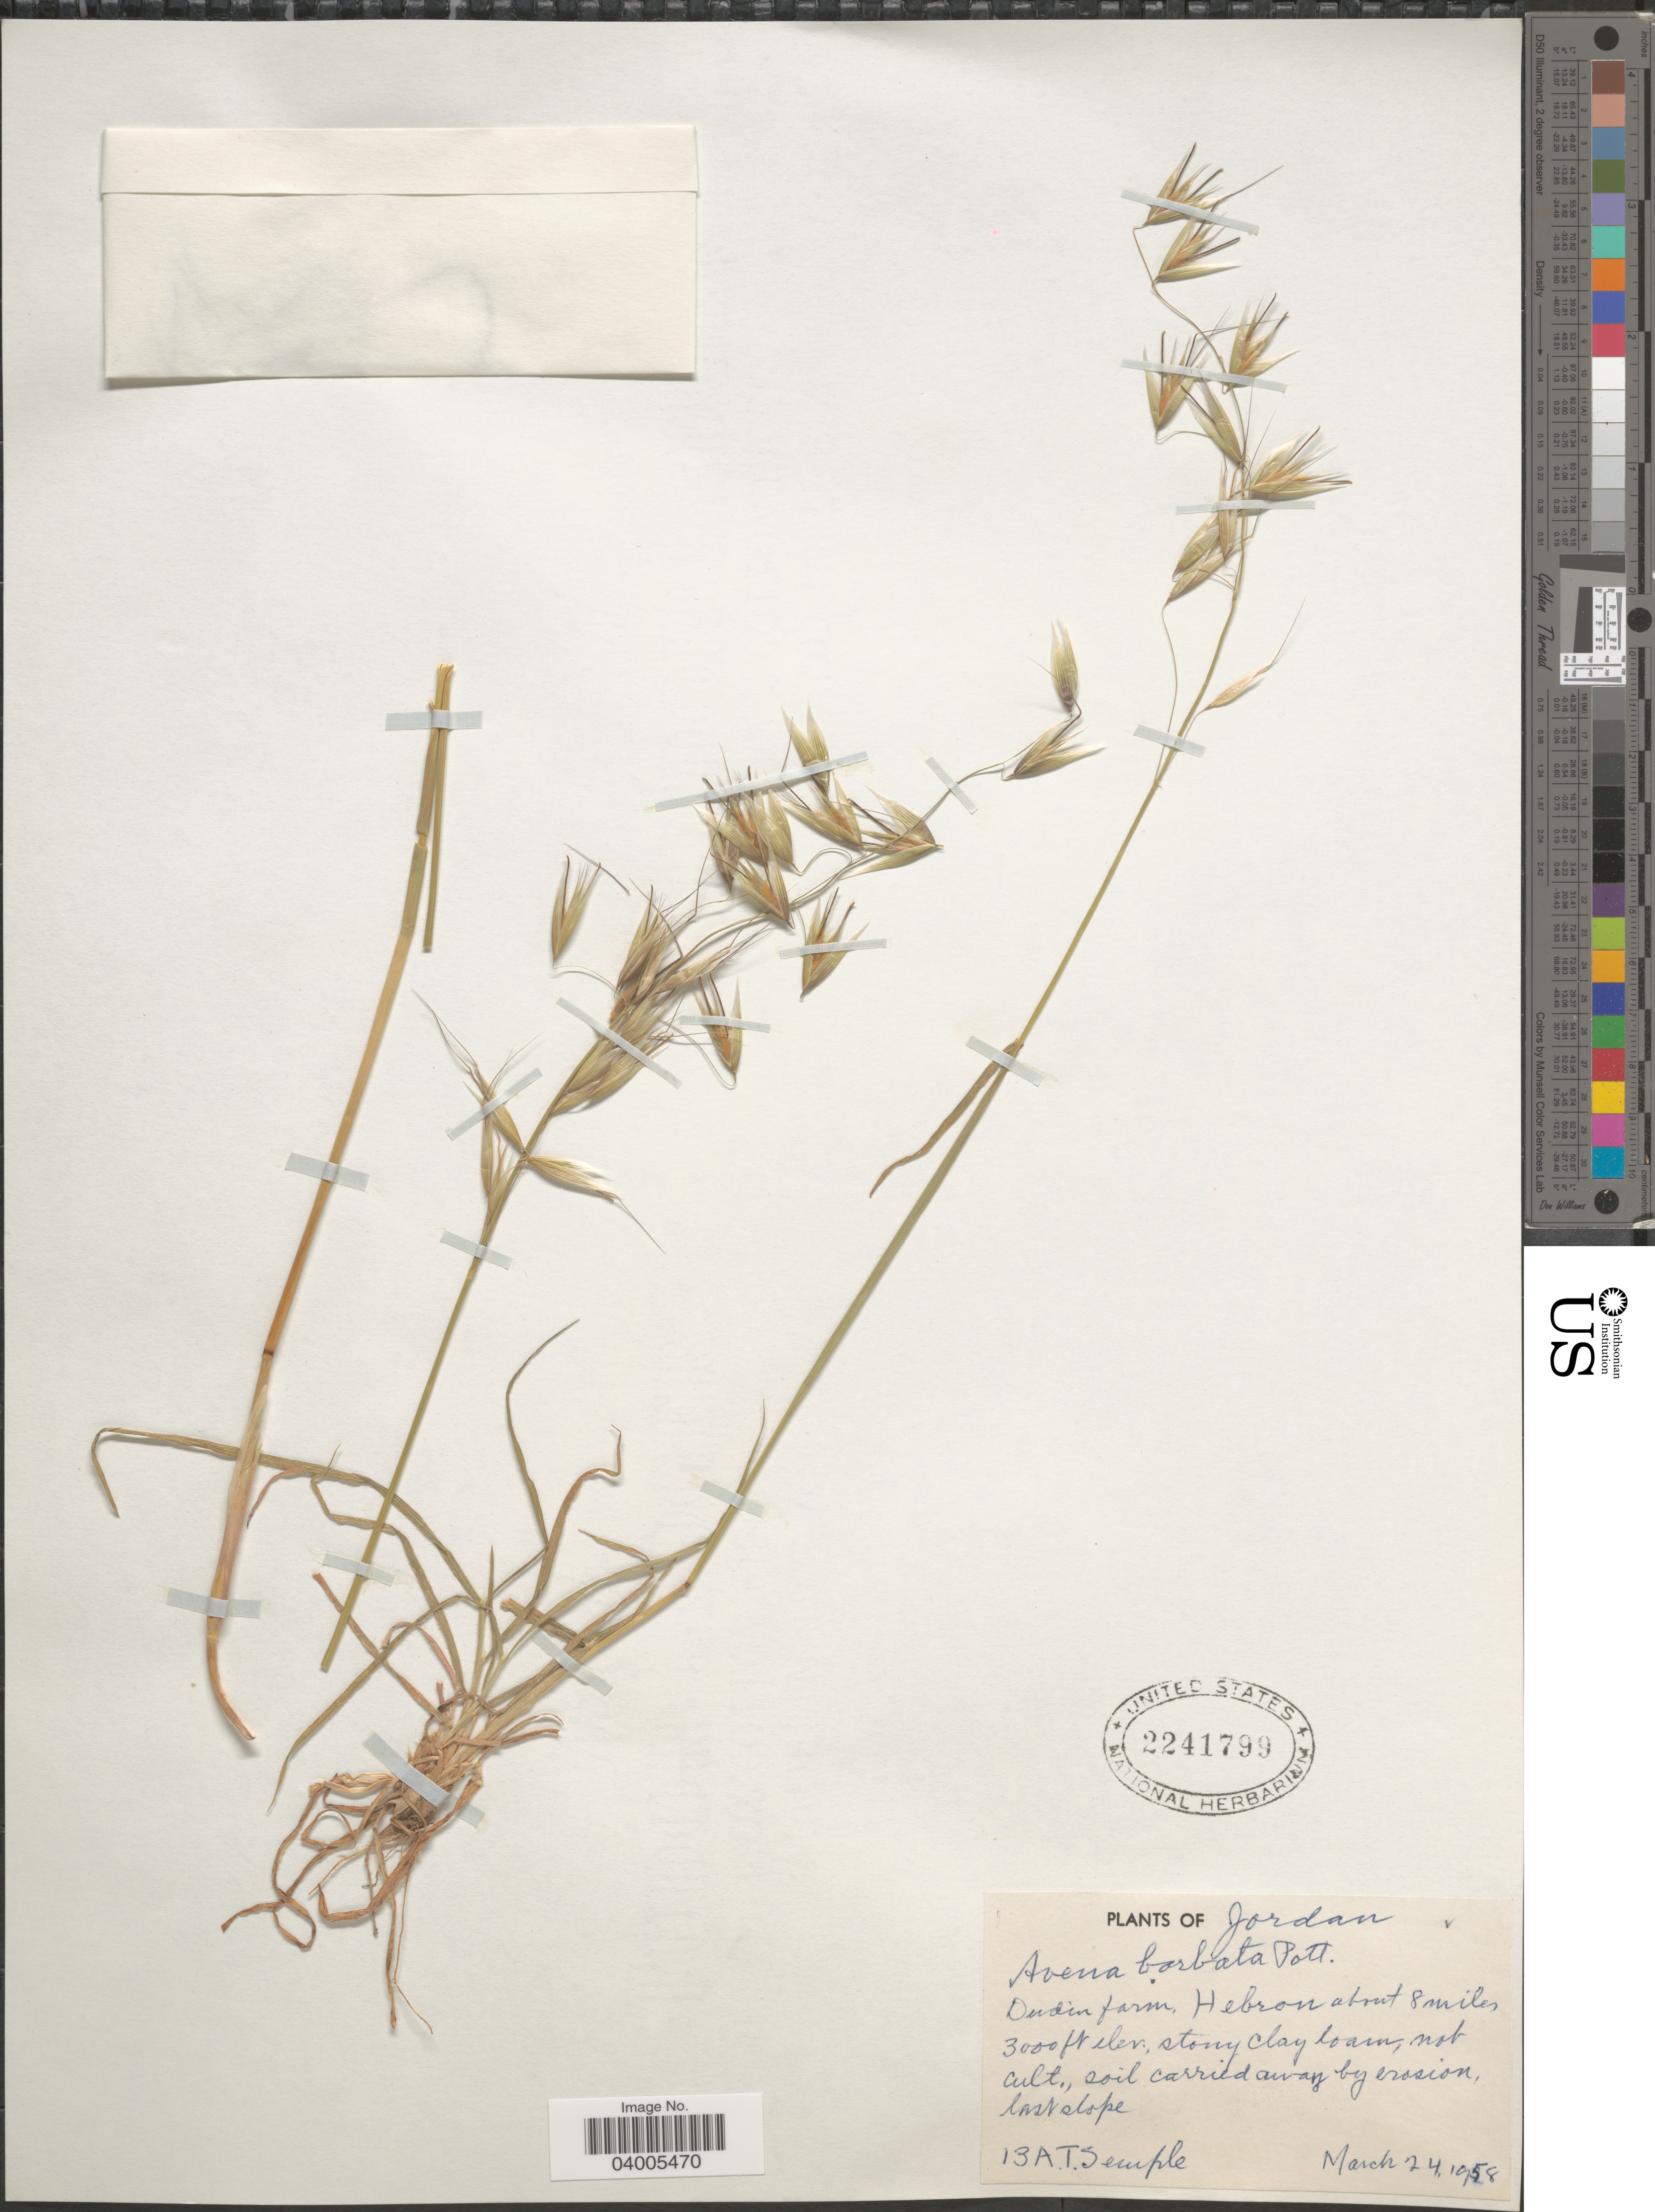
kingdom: Plantae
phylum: Tracheophyta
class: Liliopsida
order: Poales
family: Poaceae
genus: Avena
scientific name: Avena barbata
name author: Pott ex Link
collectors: A. Semple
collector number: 13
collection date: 1958-03-24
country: Jordan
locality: Dudin farm, Hebron about 8 miles.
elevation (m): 914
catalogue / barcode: US 2241799